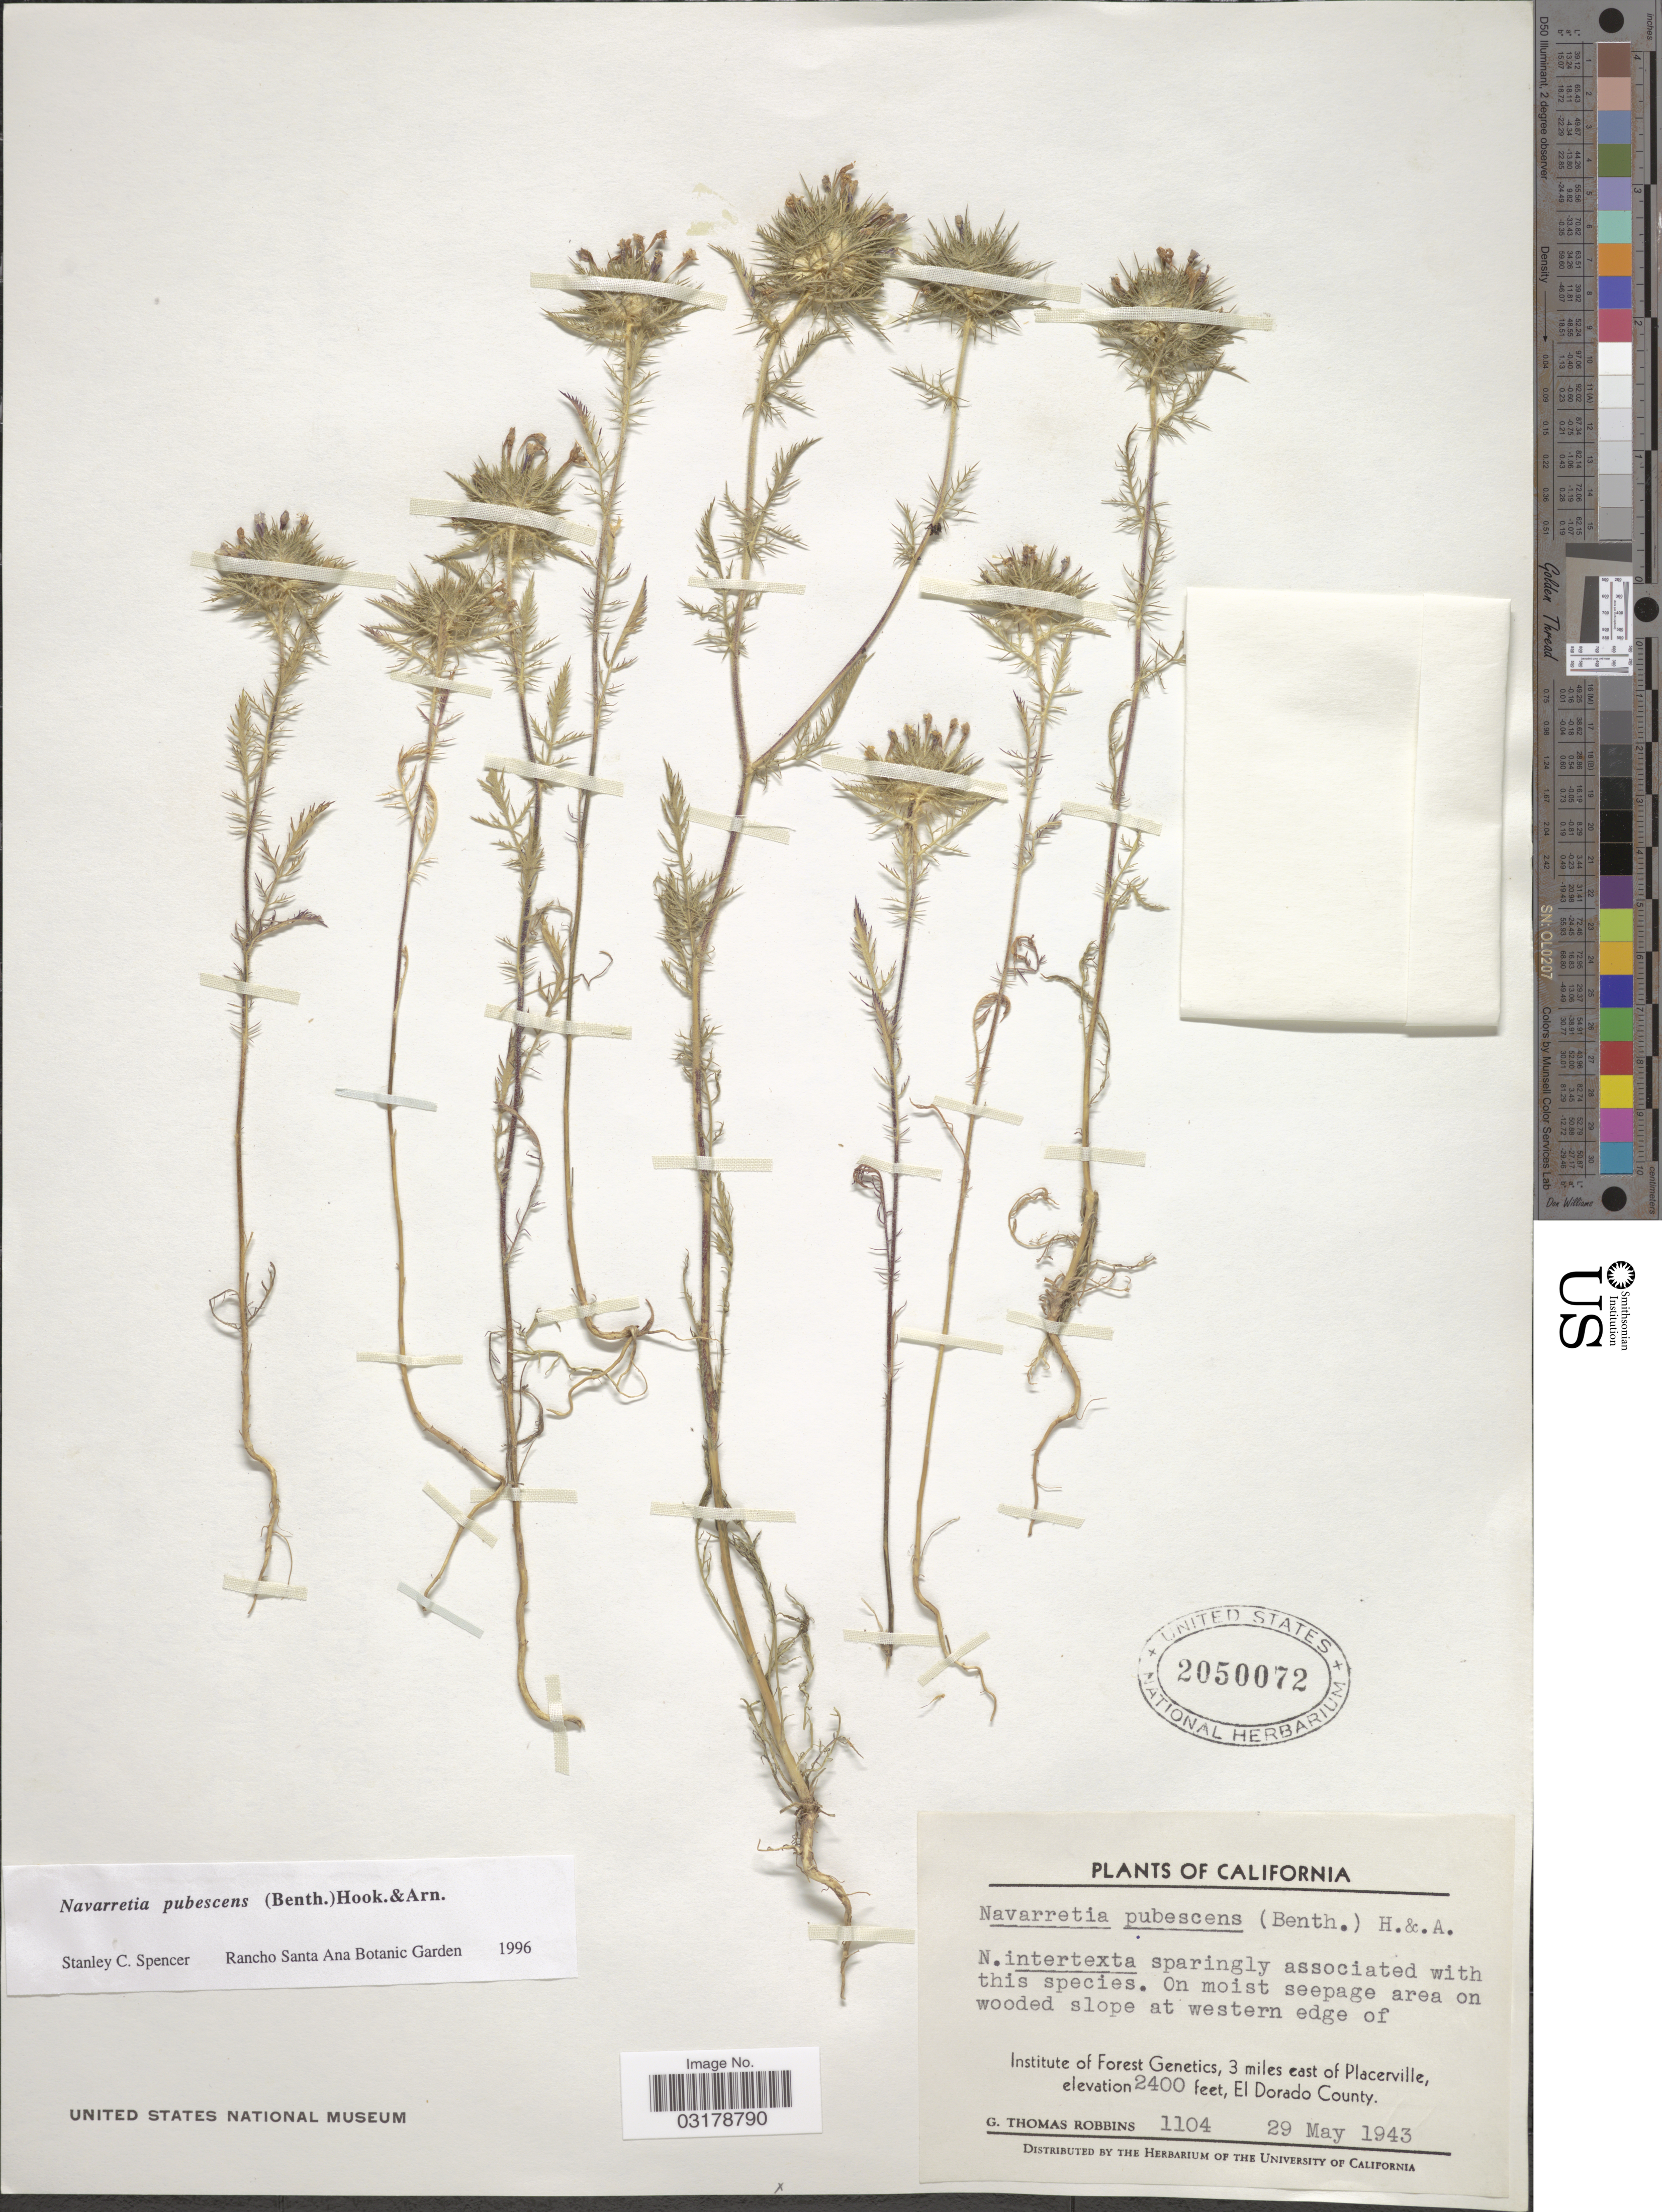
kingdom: Plantae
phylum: Tracheophyta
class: Magnoliopsida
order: Ericales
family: Polemoniaceae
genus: Navarretia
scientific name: Navarretia pubescens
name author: (Benth.) Hook. & Arn.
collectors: G. T. Robbins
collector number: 1104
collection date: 1943-05-29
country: United States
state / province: California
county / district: El Dorado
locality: On moist seepage area on wooded slope at western edge of Institute of Forest Genetics, 3 miles east of Placerville, El Dorado County.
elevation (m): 732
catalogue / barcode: US 2050072